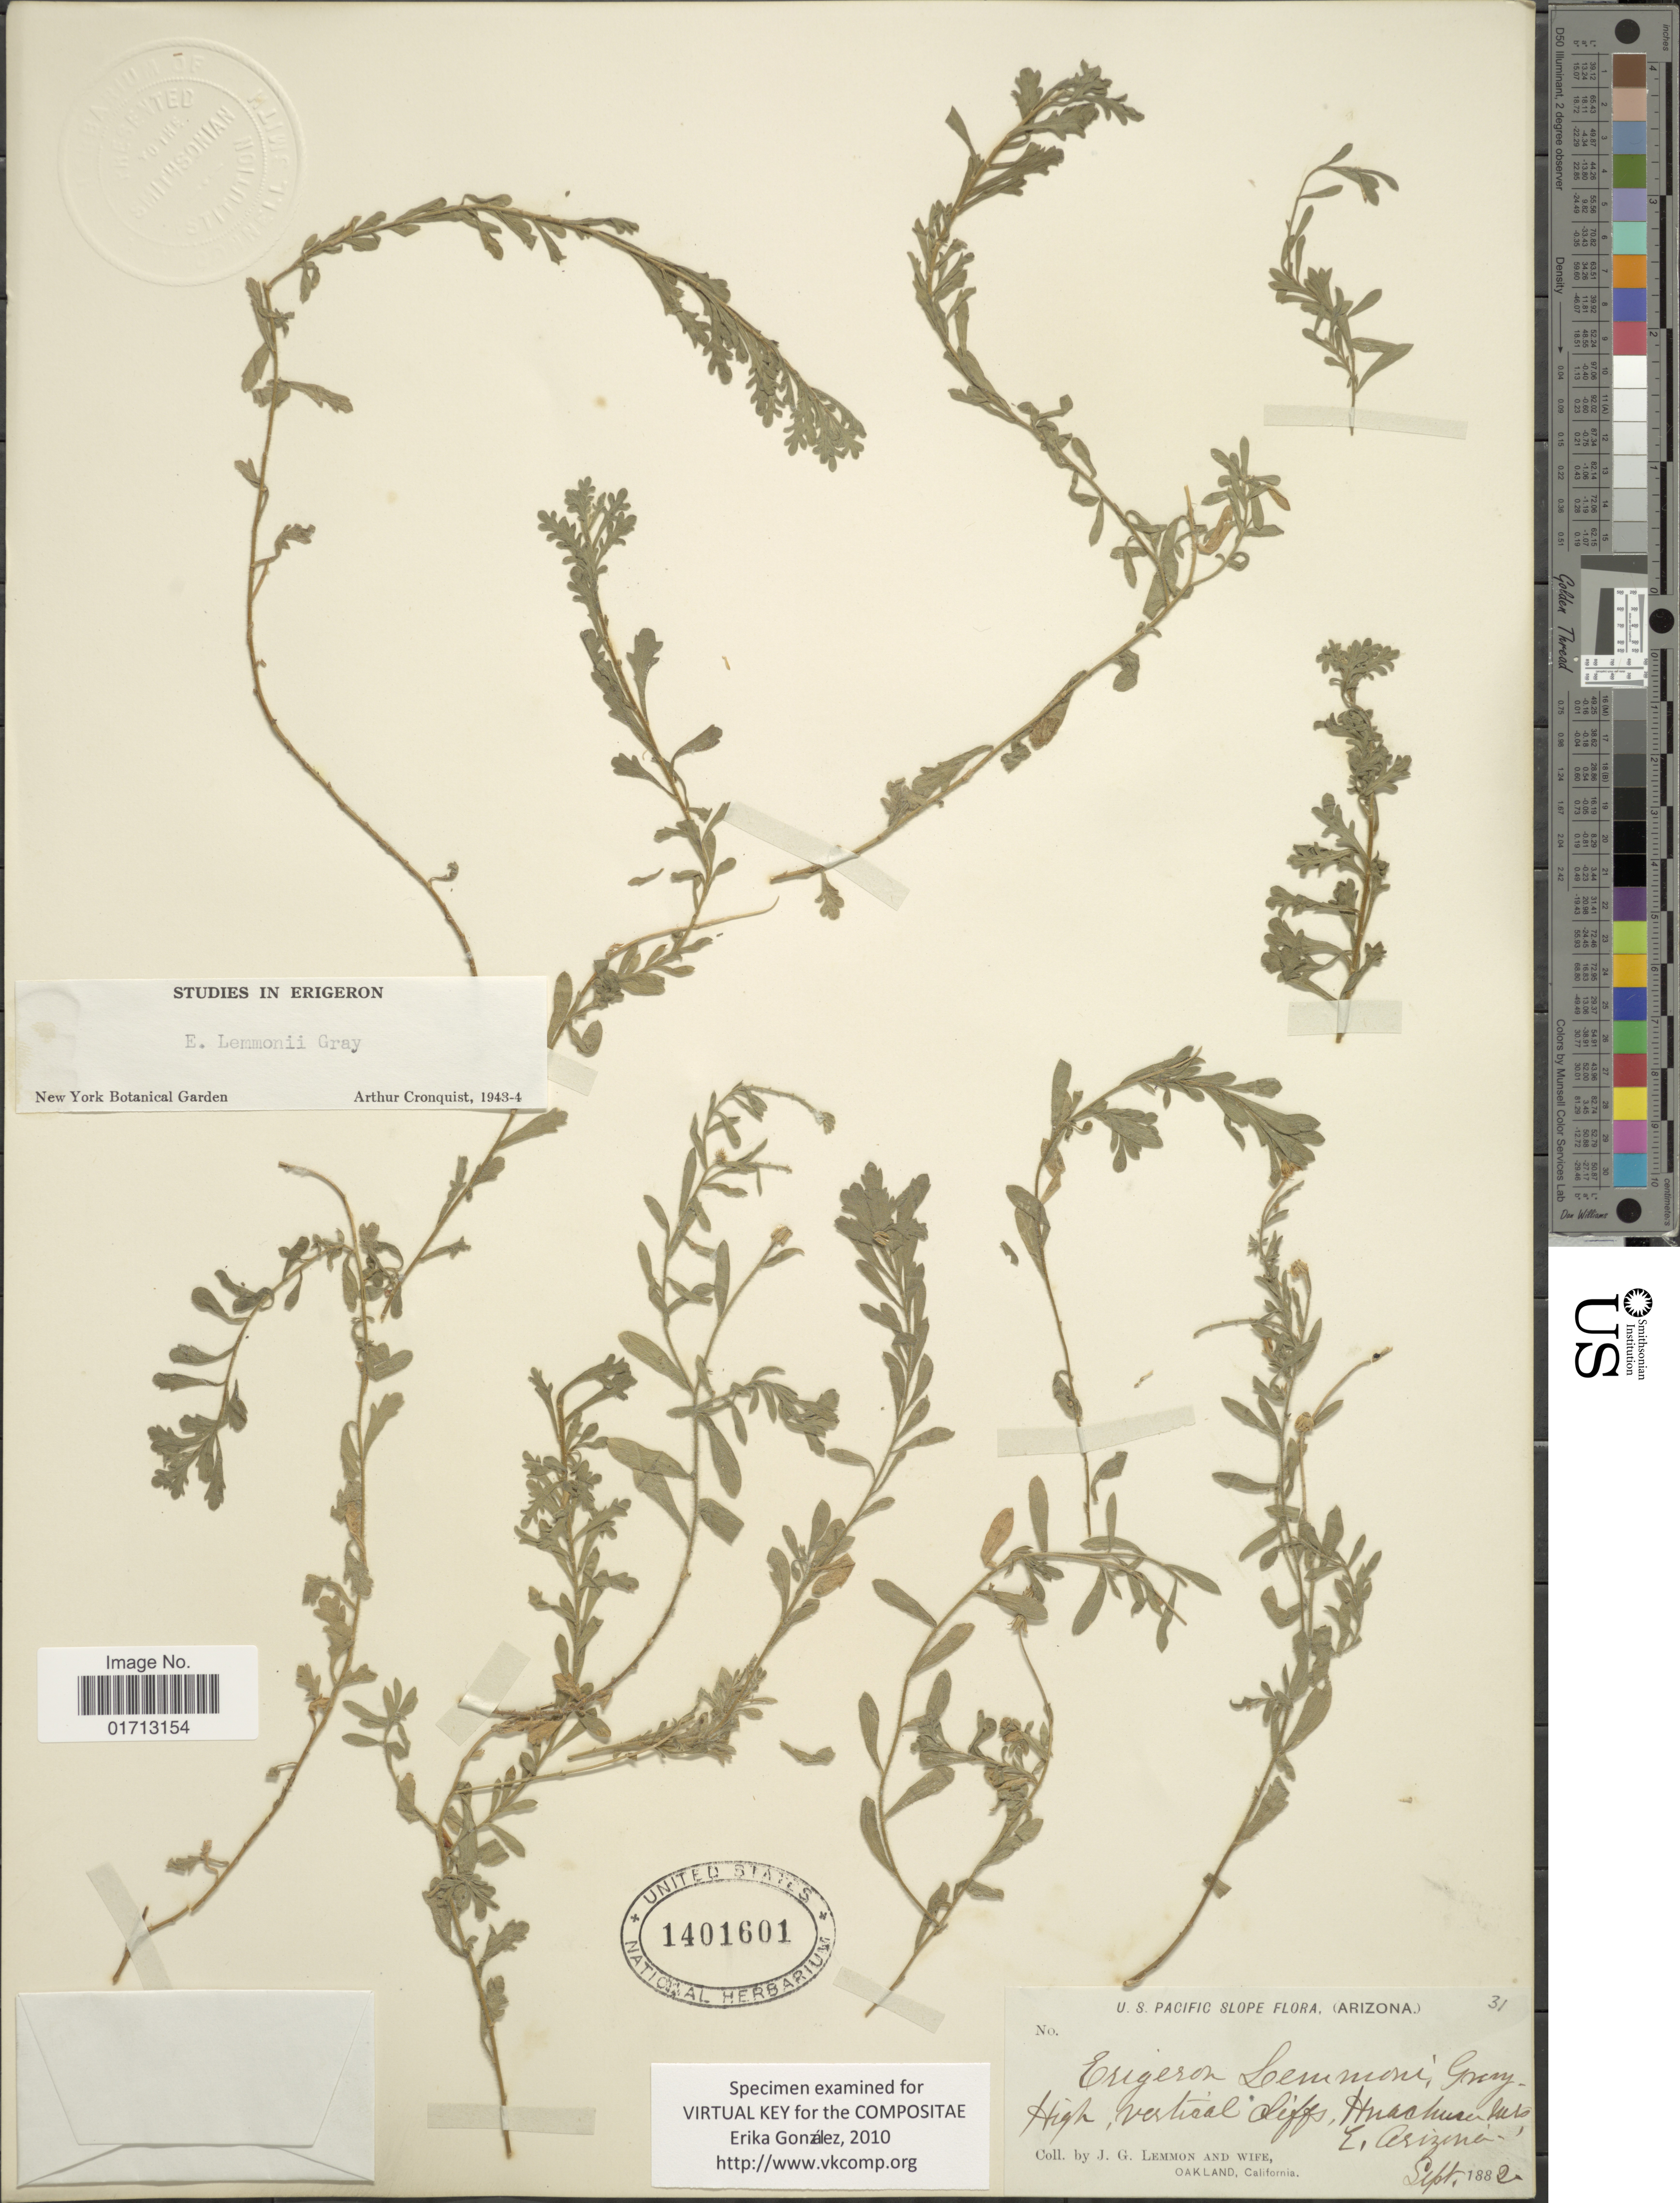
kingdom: Plantae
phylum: Tracheophyta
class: Magnoliopsida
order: Asterales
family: Asteraceae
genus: Erigeron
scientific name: Erigeron lemmonii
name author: A. Gray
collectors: J. Lemmon & Mrs. J. G. Lemmon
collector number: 31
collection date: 1882-08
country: United States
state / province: Arizona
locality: U.S. Pacific slope, Hanchusec Mts. E. Arizona,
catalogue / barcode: US 1401601